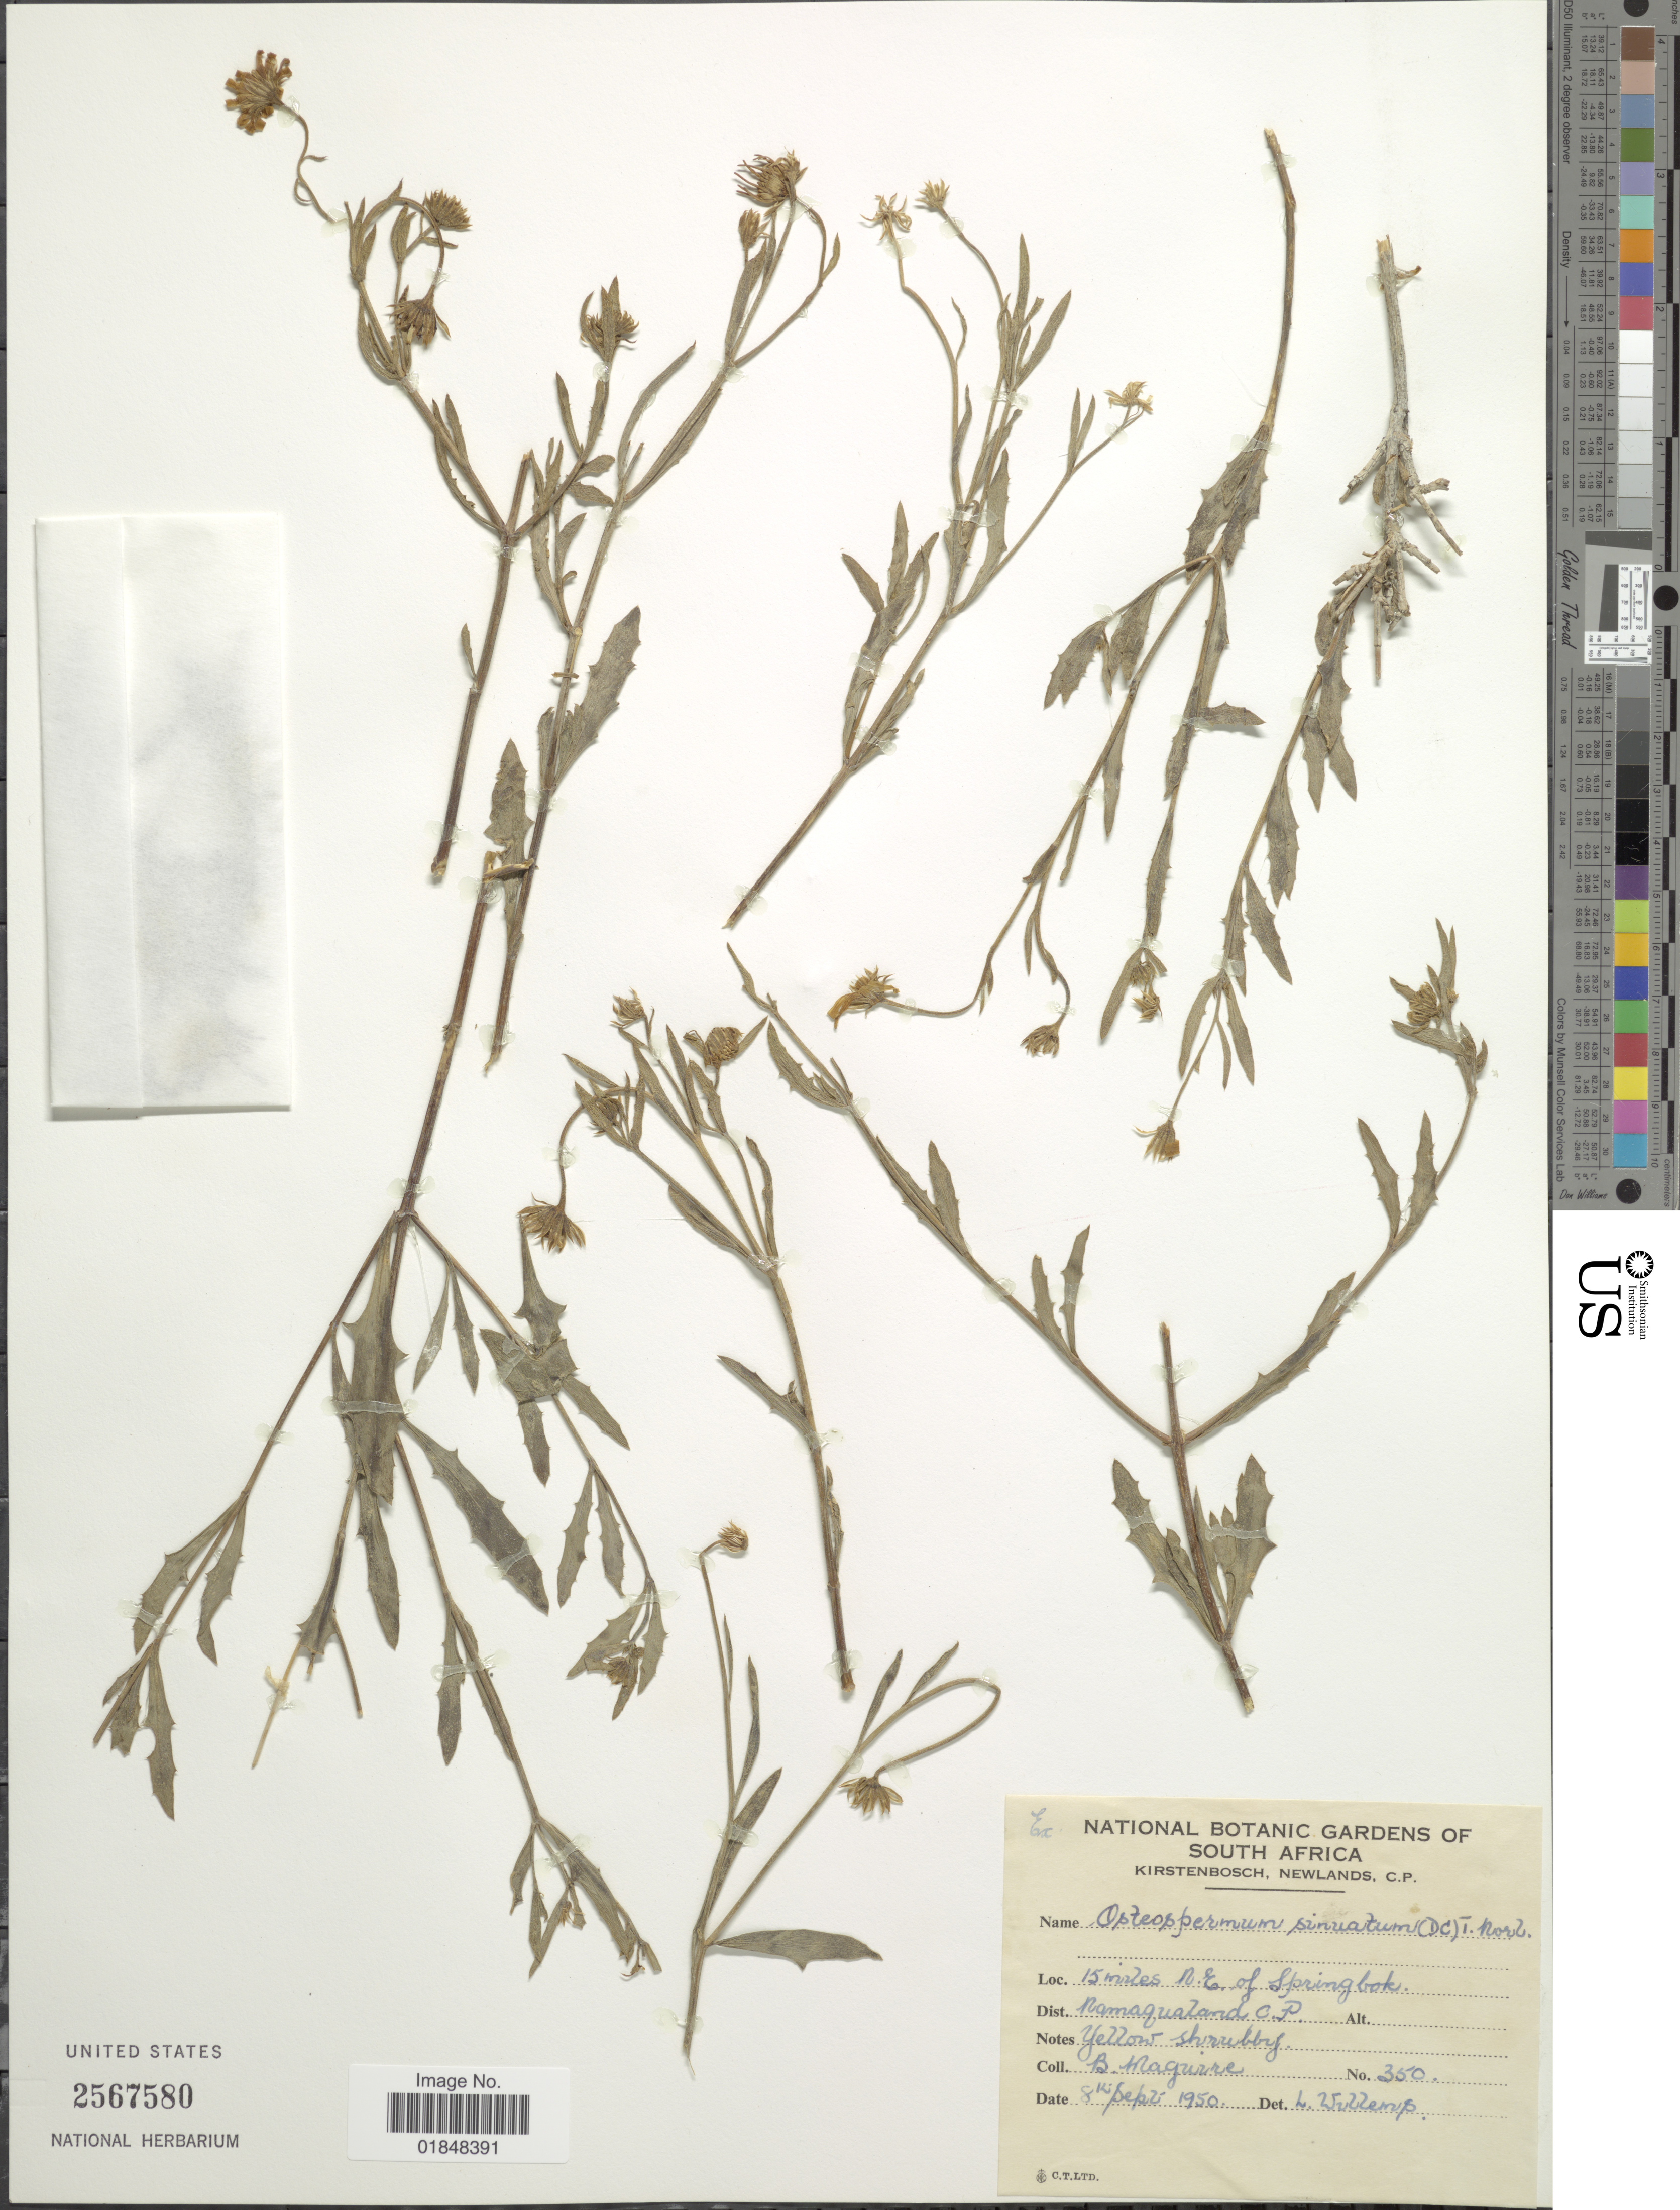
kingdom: Plantae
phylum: Tracheophyta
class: Magnoliopsida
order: Asterales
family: Asteraceae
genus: Osteospermum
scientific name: Osteospermum pinnatum var. pinnatum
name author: (Thunb.) Norl.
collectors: B. Maguire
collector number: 350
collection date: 1950-09-08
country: South Africa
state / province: Northern Cape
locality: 15 miles N.E. of Springbok, Dist. Namaqualand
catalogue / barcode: US 2567580